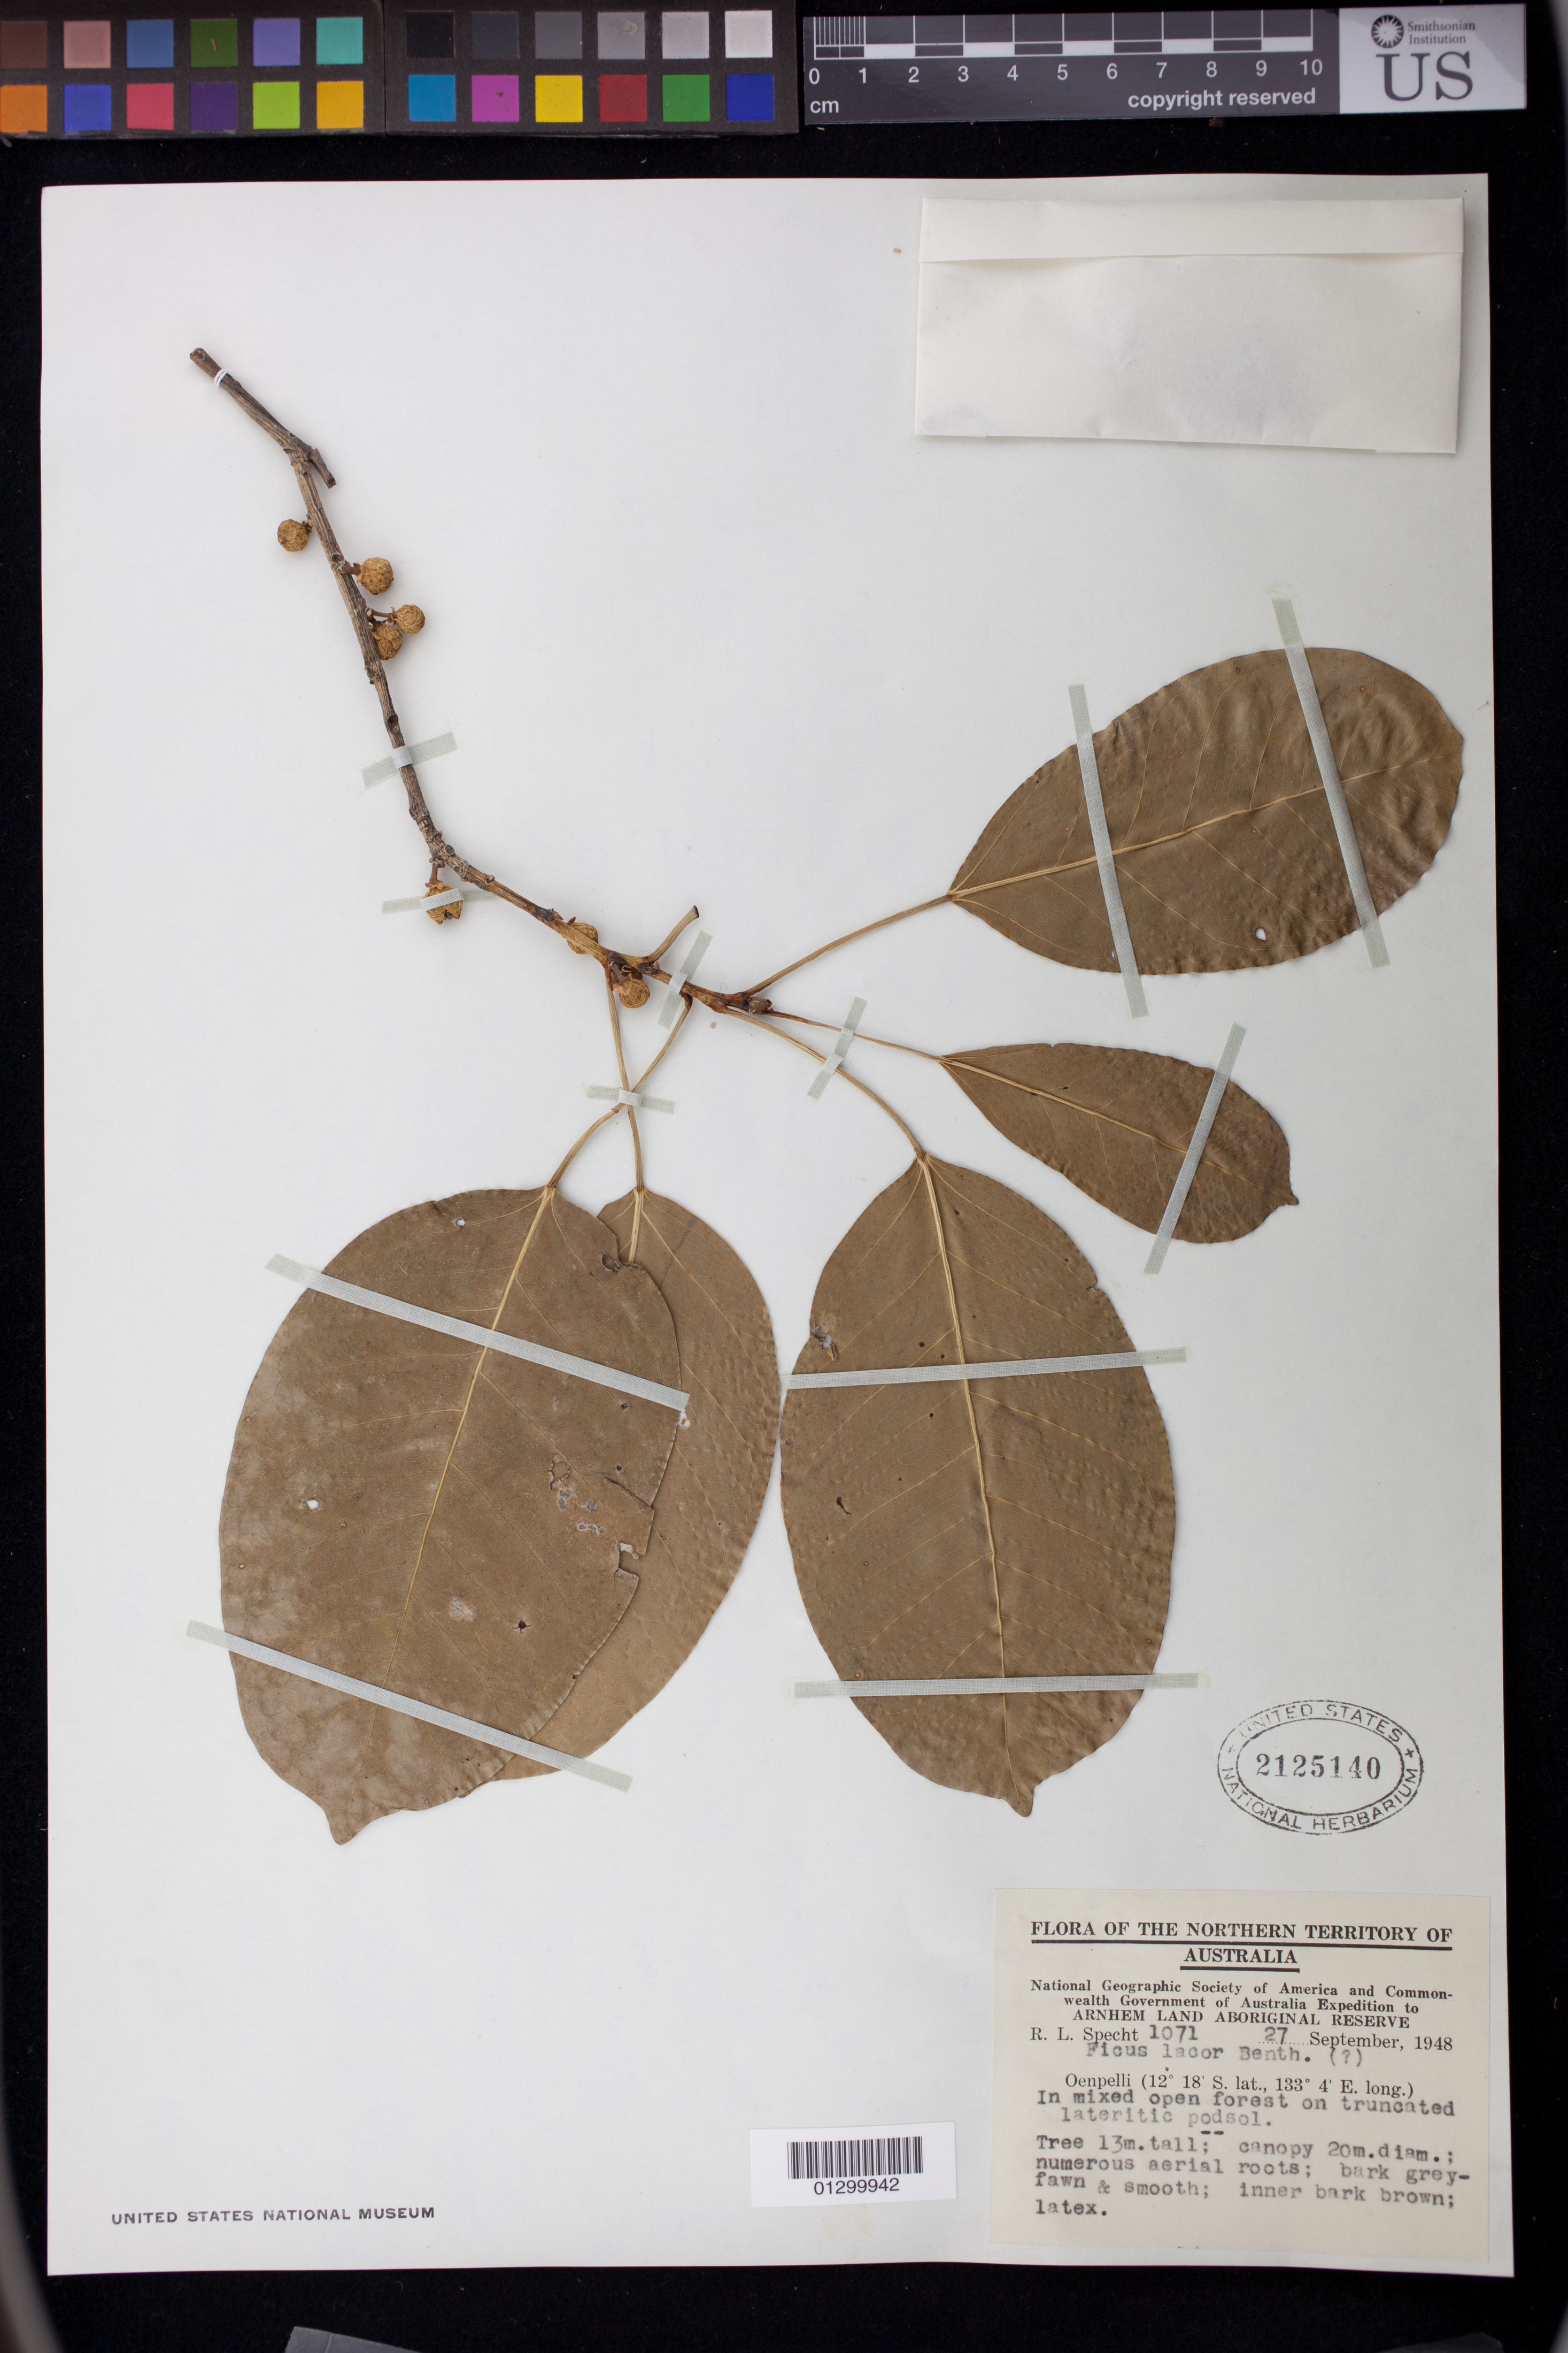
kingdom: Plantae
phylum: Tracheophyta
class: Magnoliopsida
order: Rosales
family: Moraceae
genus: Ficus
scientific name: Ficus lacor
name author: Buch.-Ham.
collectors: R. L. Specht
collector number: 1071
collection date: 1948-09-27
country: Australia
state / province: Northern Territory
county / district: West Arnhem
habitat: In mixed open forest on truncated lateritic podsol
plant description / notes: Tree 13 m. tall; canopy 20 m. diam.; numerous aerial roots; bark grey-fawn and smooth; inner bark brown; latex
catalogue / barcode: US 2125140